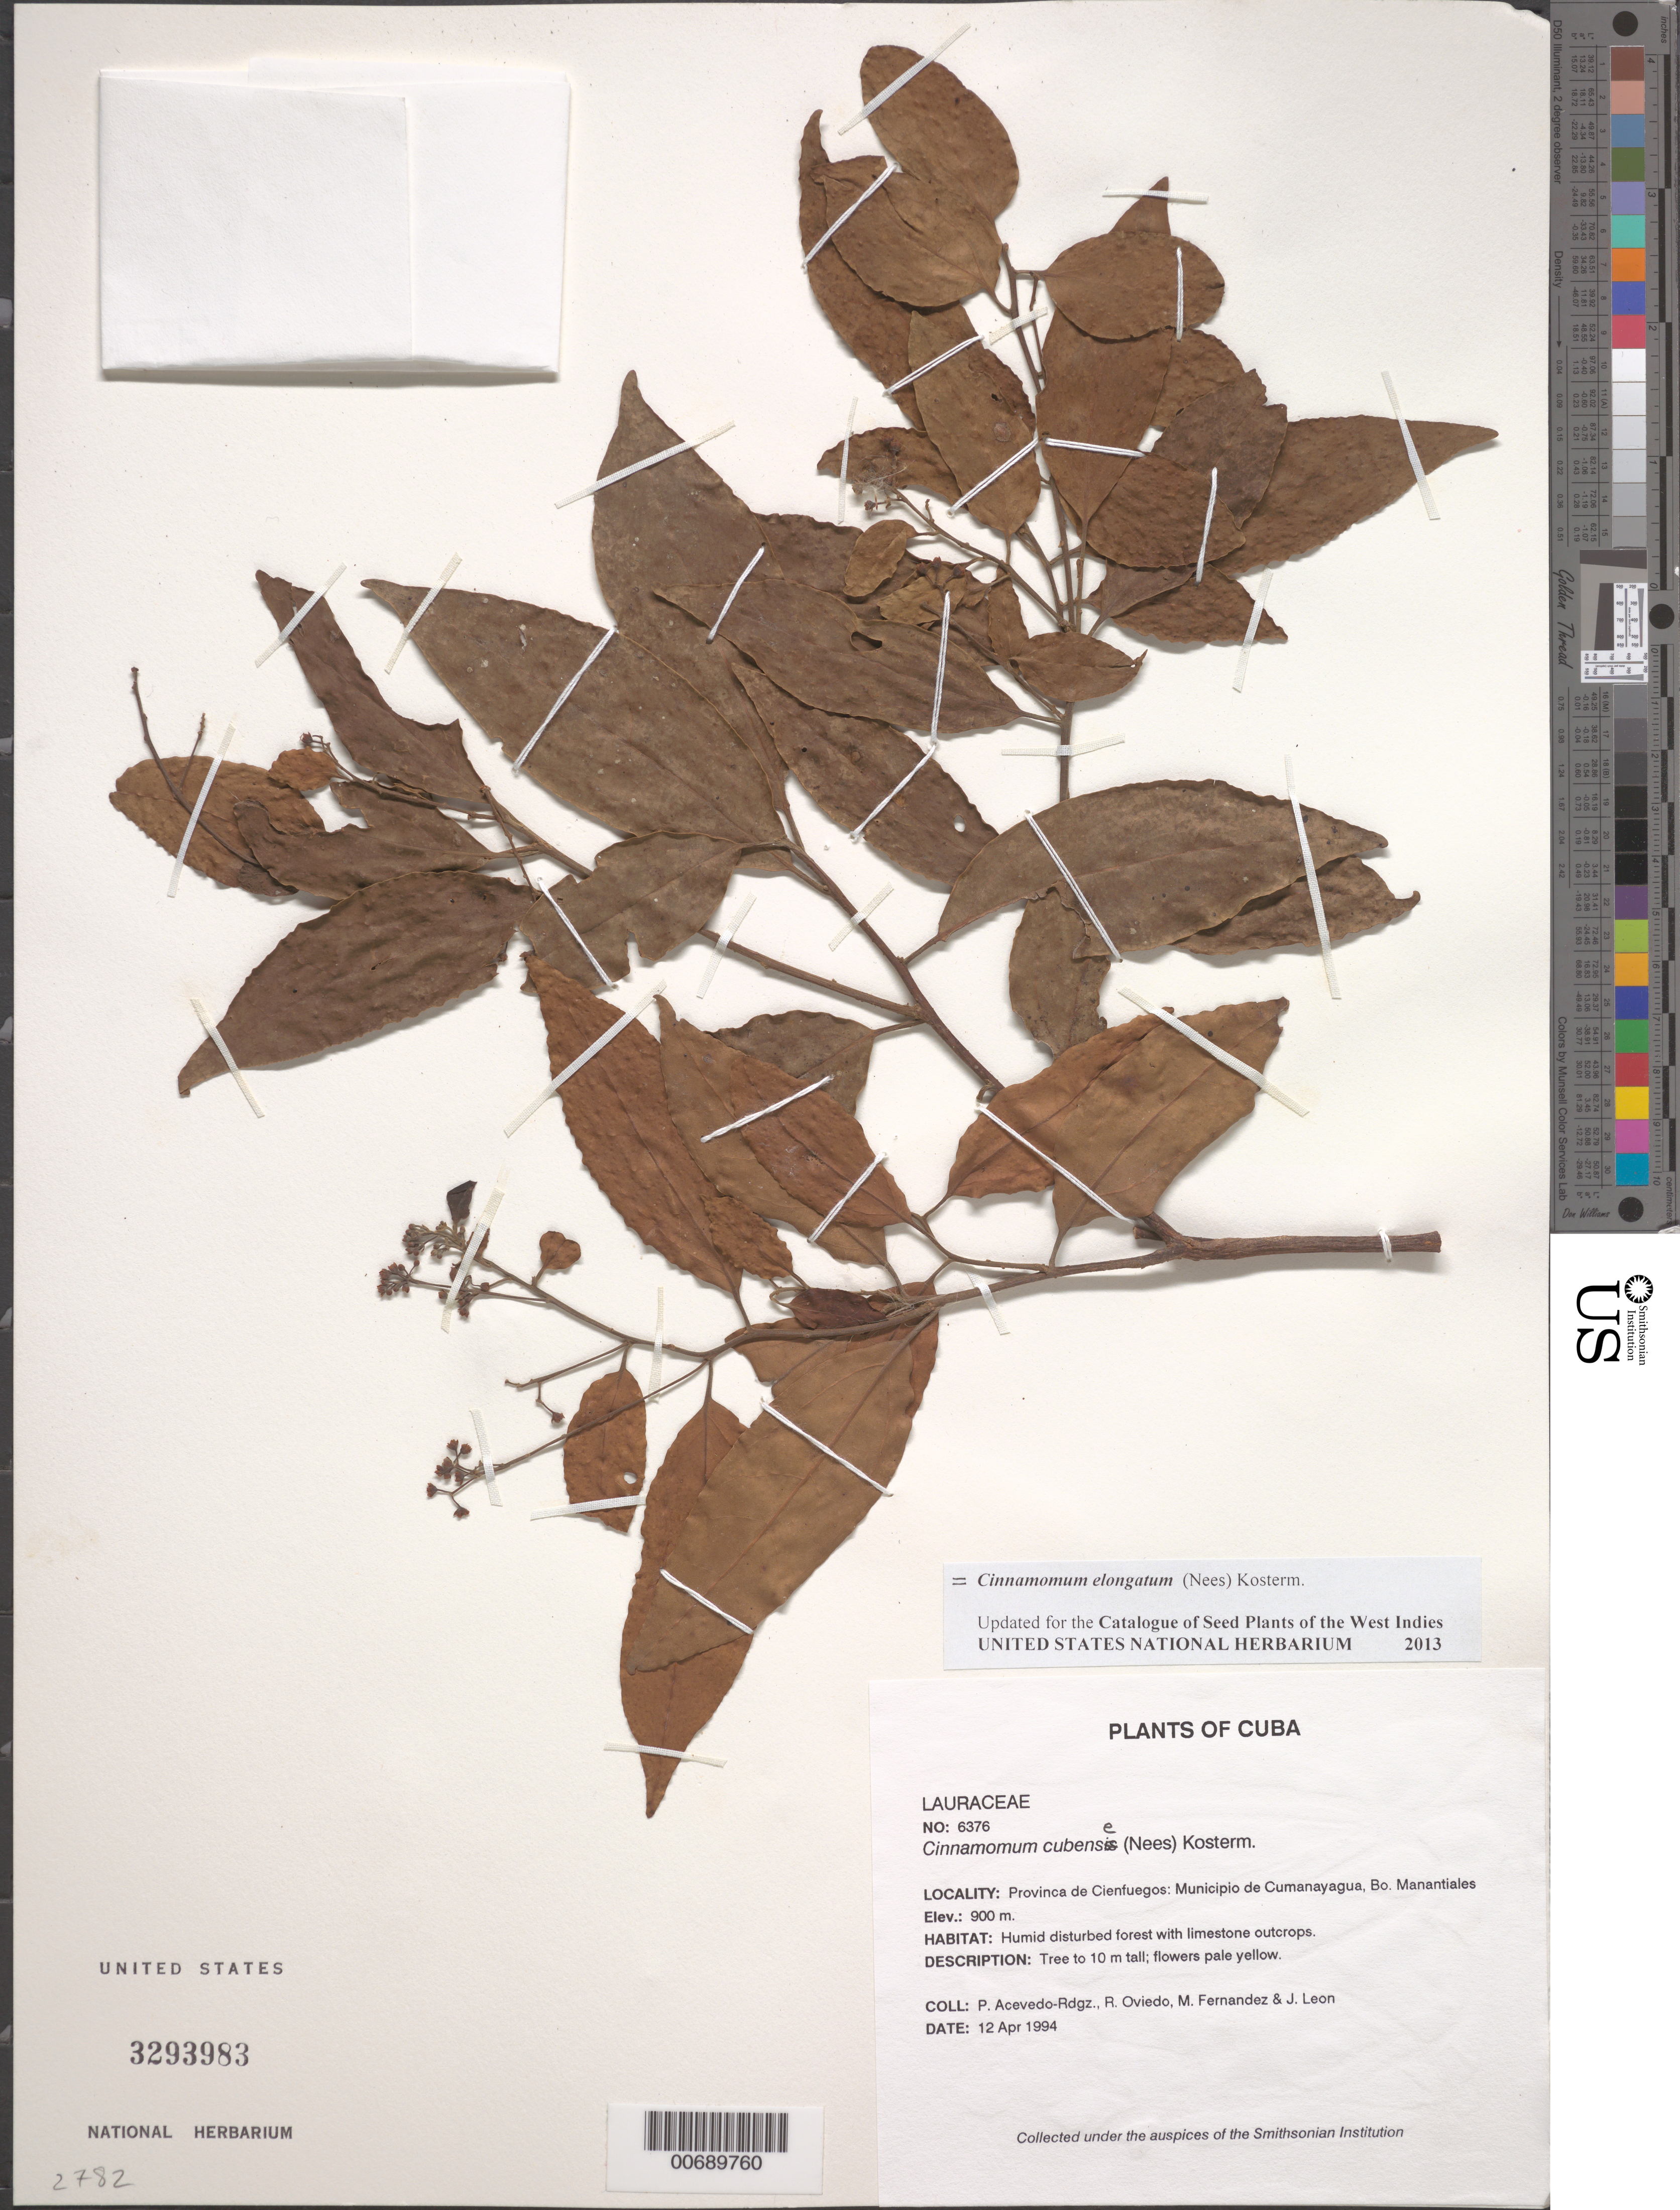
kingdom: Plantae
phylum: Tracheophyta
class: Magnoliopsida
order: Laurales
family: Lauraceae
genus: Cinnamomum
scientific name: Cinnamomum elongatum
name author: (Nees) Kosterm.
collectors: P. Acevedo-Rodr., R. Oviedo, M. Fernández & J. León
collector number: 6376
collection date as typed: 12 Apr 1994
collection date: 1994-04-12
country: Cuba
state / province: Cienfuegos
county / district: Municipio de Cumanayagua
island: Cuba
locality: Bo Manantiales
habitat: Humid disturbed forest with limestone outcrops.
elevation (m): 900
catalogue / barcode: US 3293983